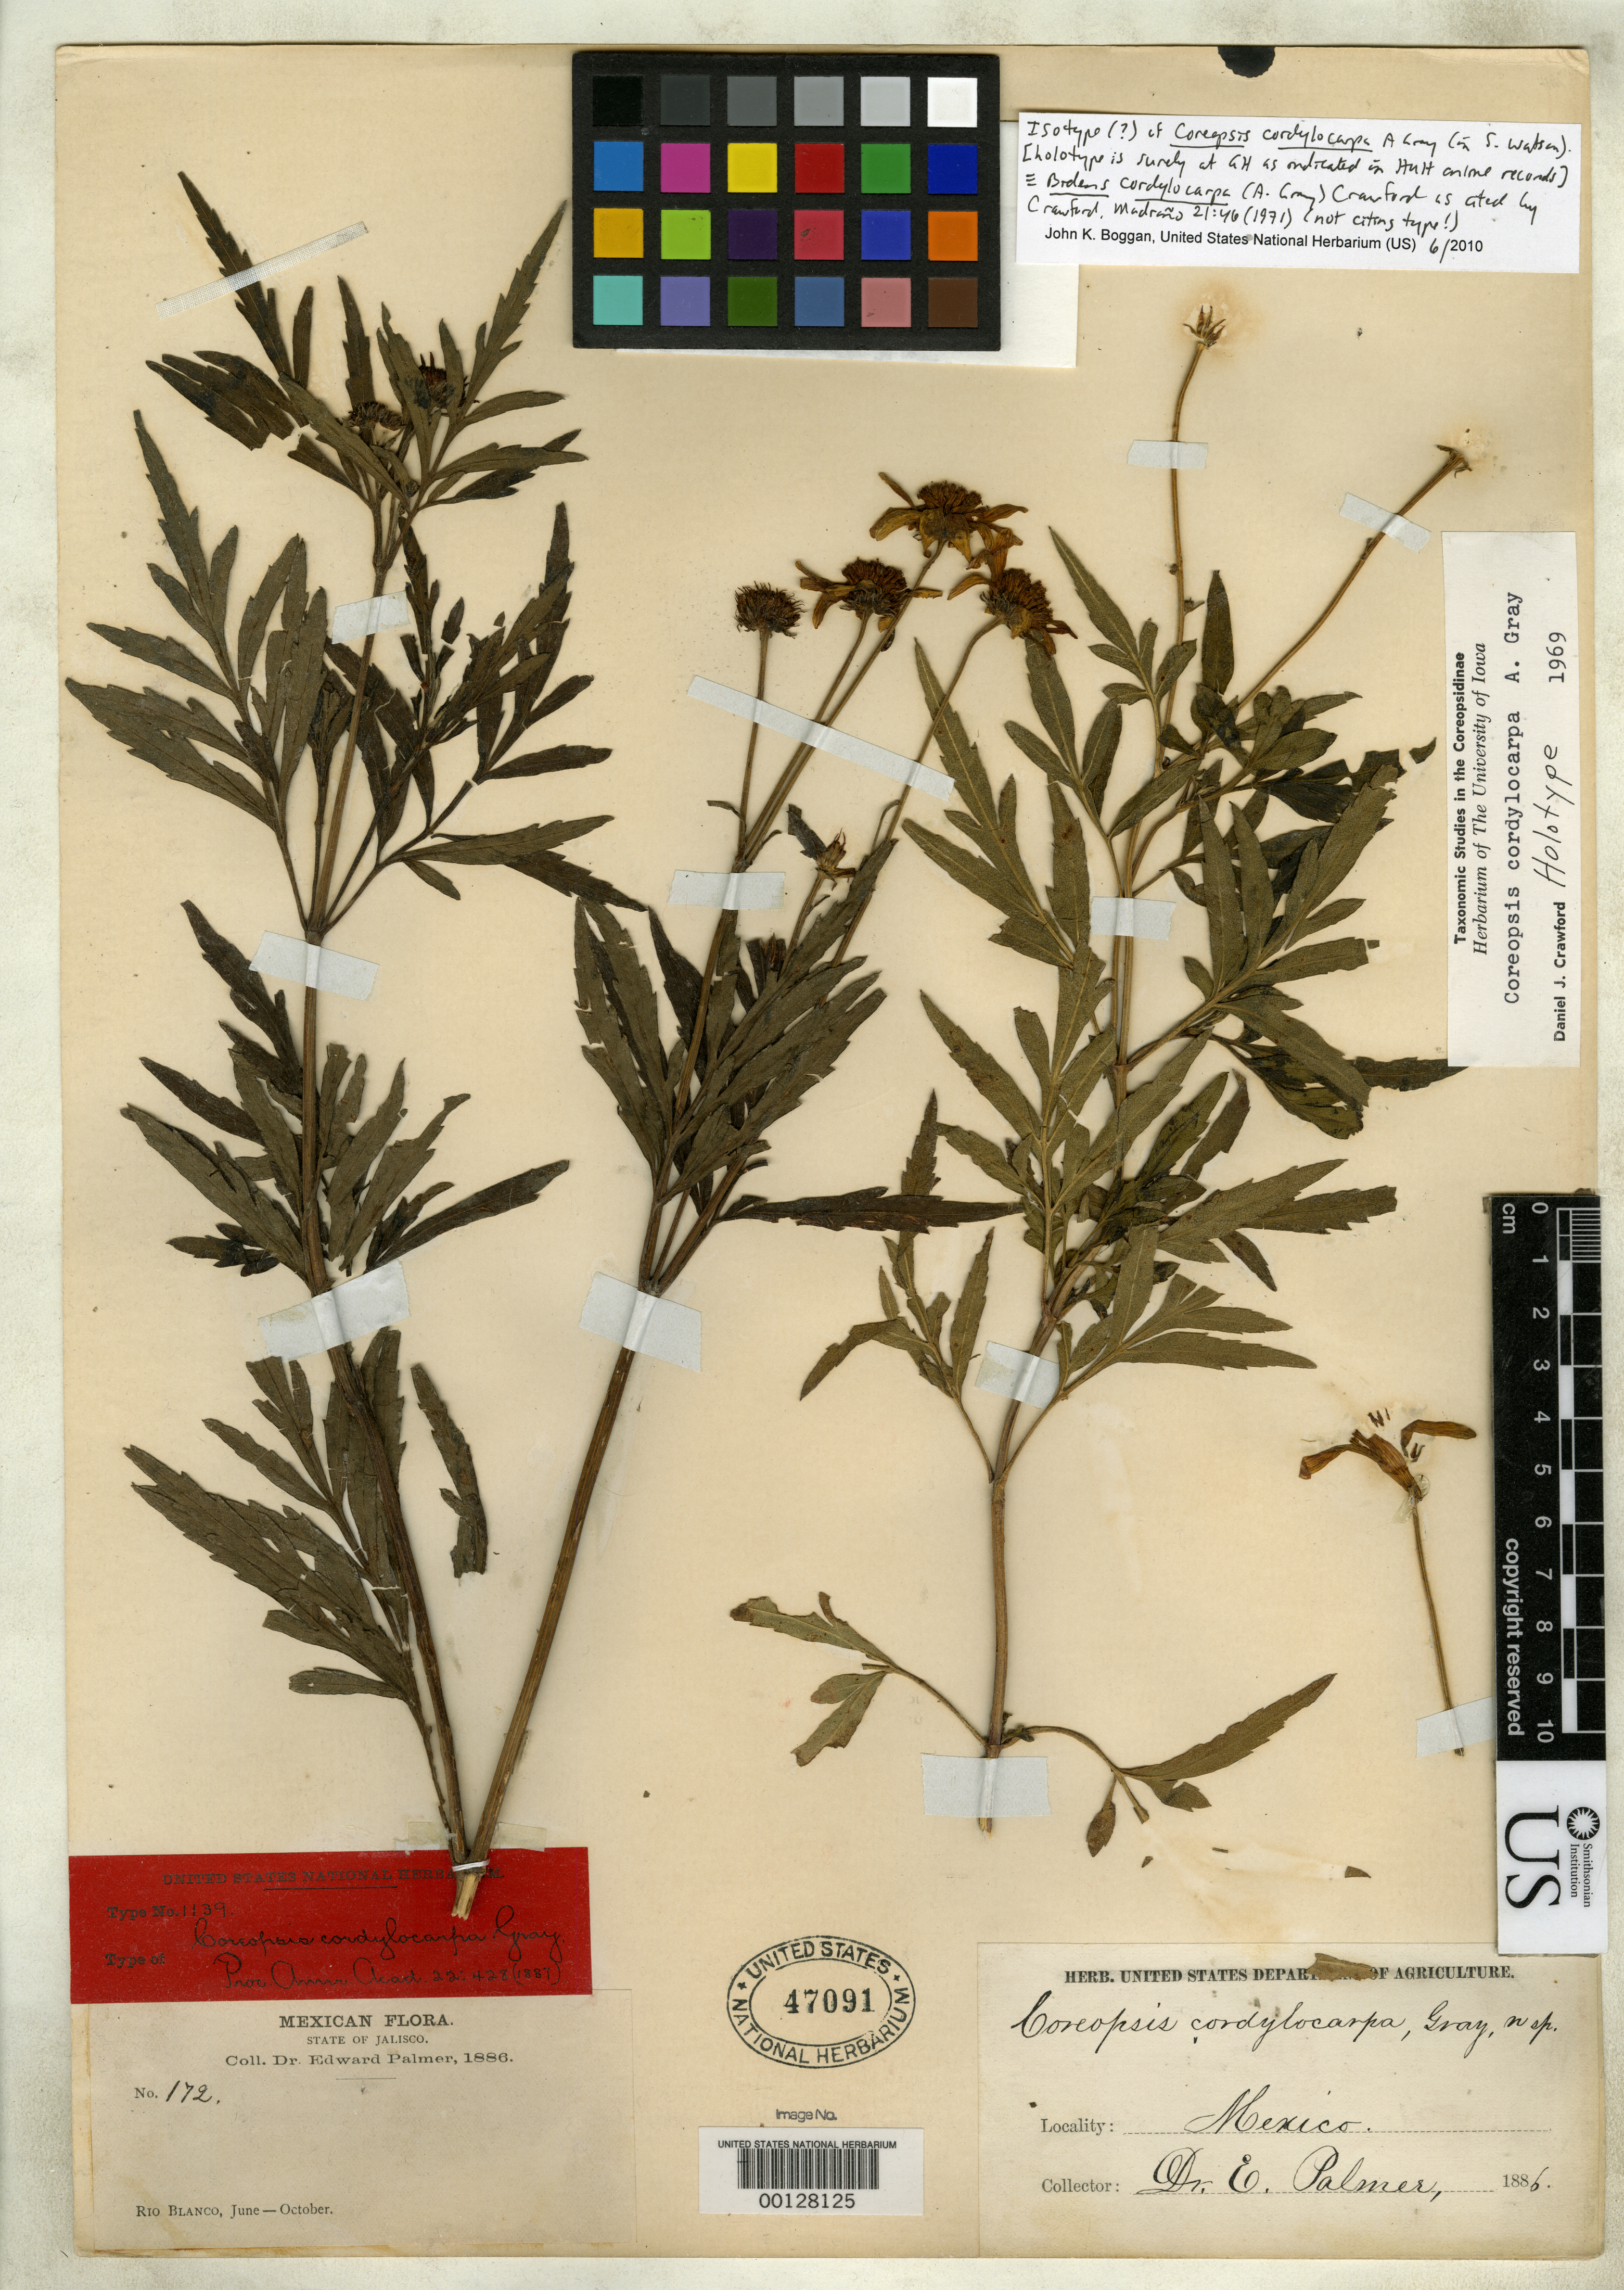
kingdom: Plantae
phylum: Tracheophyta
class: Magnoliopsida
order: Asterales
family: Asteraceae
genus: Coreopsis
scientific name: Coreopsis cordylocarpa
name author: A. Gray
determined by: Boggan, J. K., (US), NMNH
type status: Isotype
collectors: E. Palmer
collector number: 172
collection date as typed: Jun 1886 to -- Oct 1886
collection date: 1886-06/1886-10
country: Mexico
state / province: Jalisco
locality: Río Blanco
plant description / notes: Currently accepted name as cited by D.J. Crawford (1971, Madroño 21: 46).; Annotated by D.J. Crawford (1969) as "holotype", probably in error (holotype is surely at GH, as indicated in HUH online records, June 2010).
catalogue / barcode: US 47091